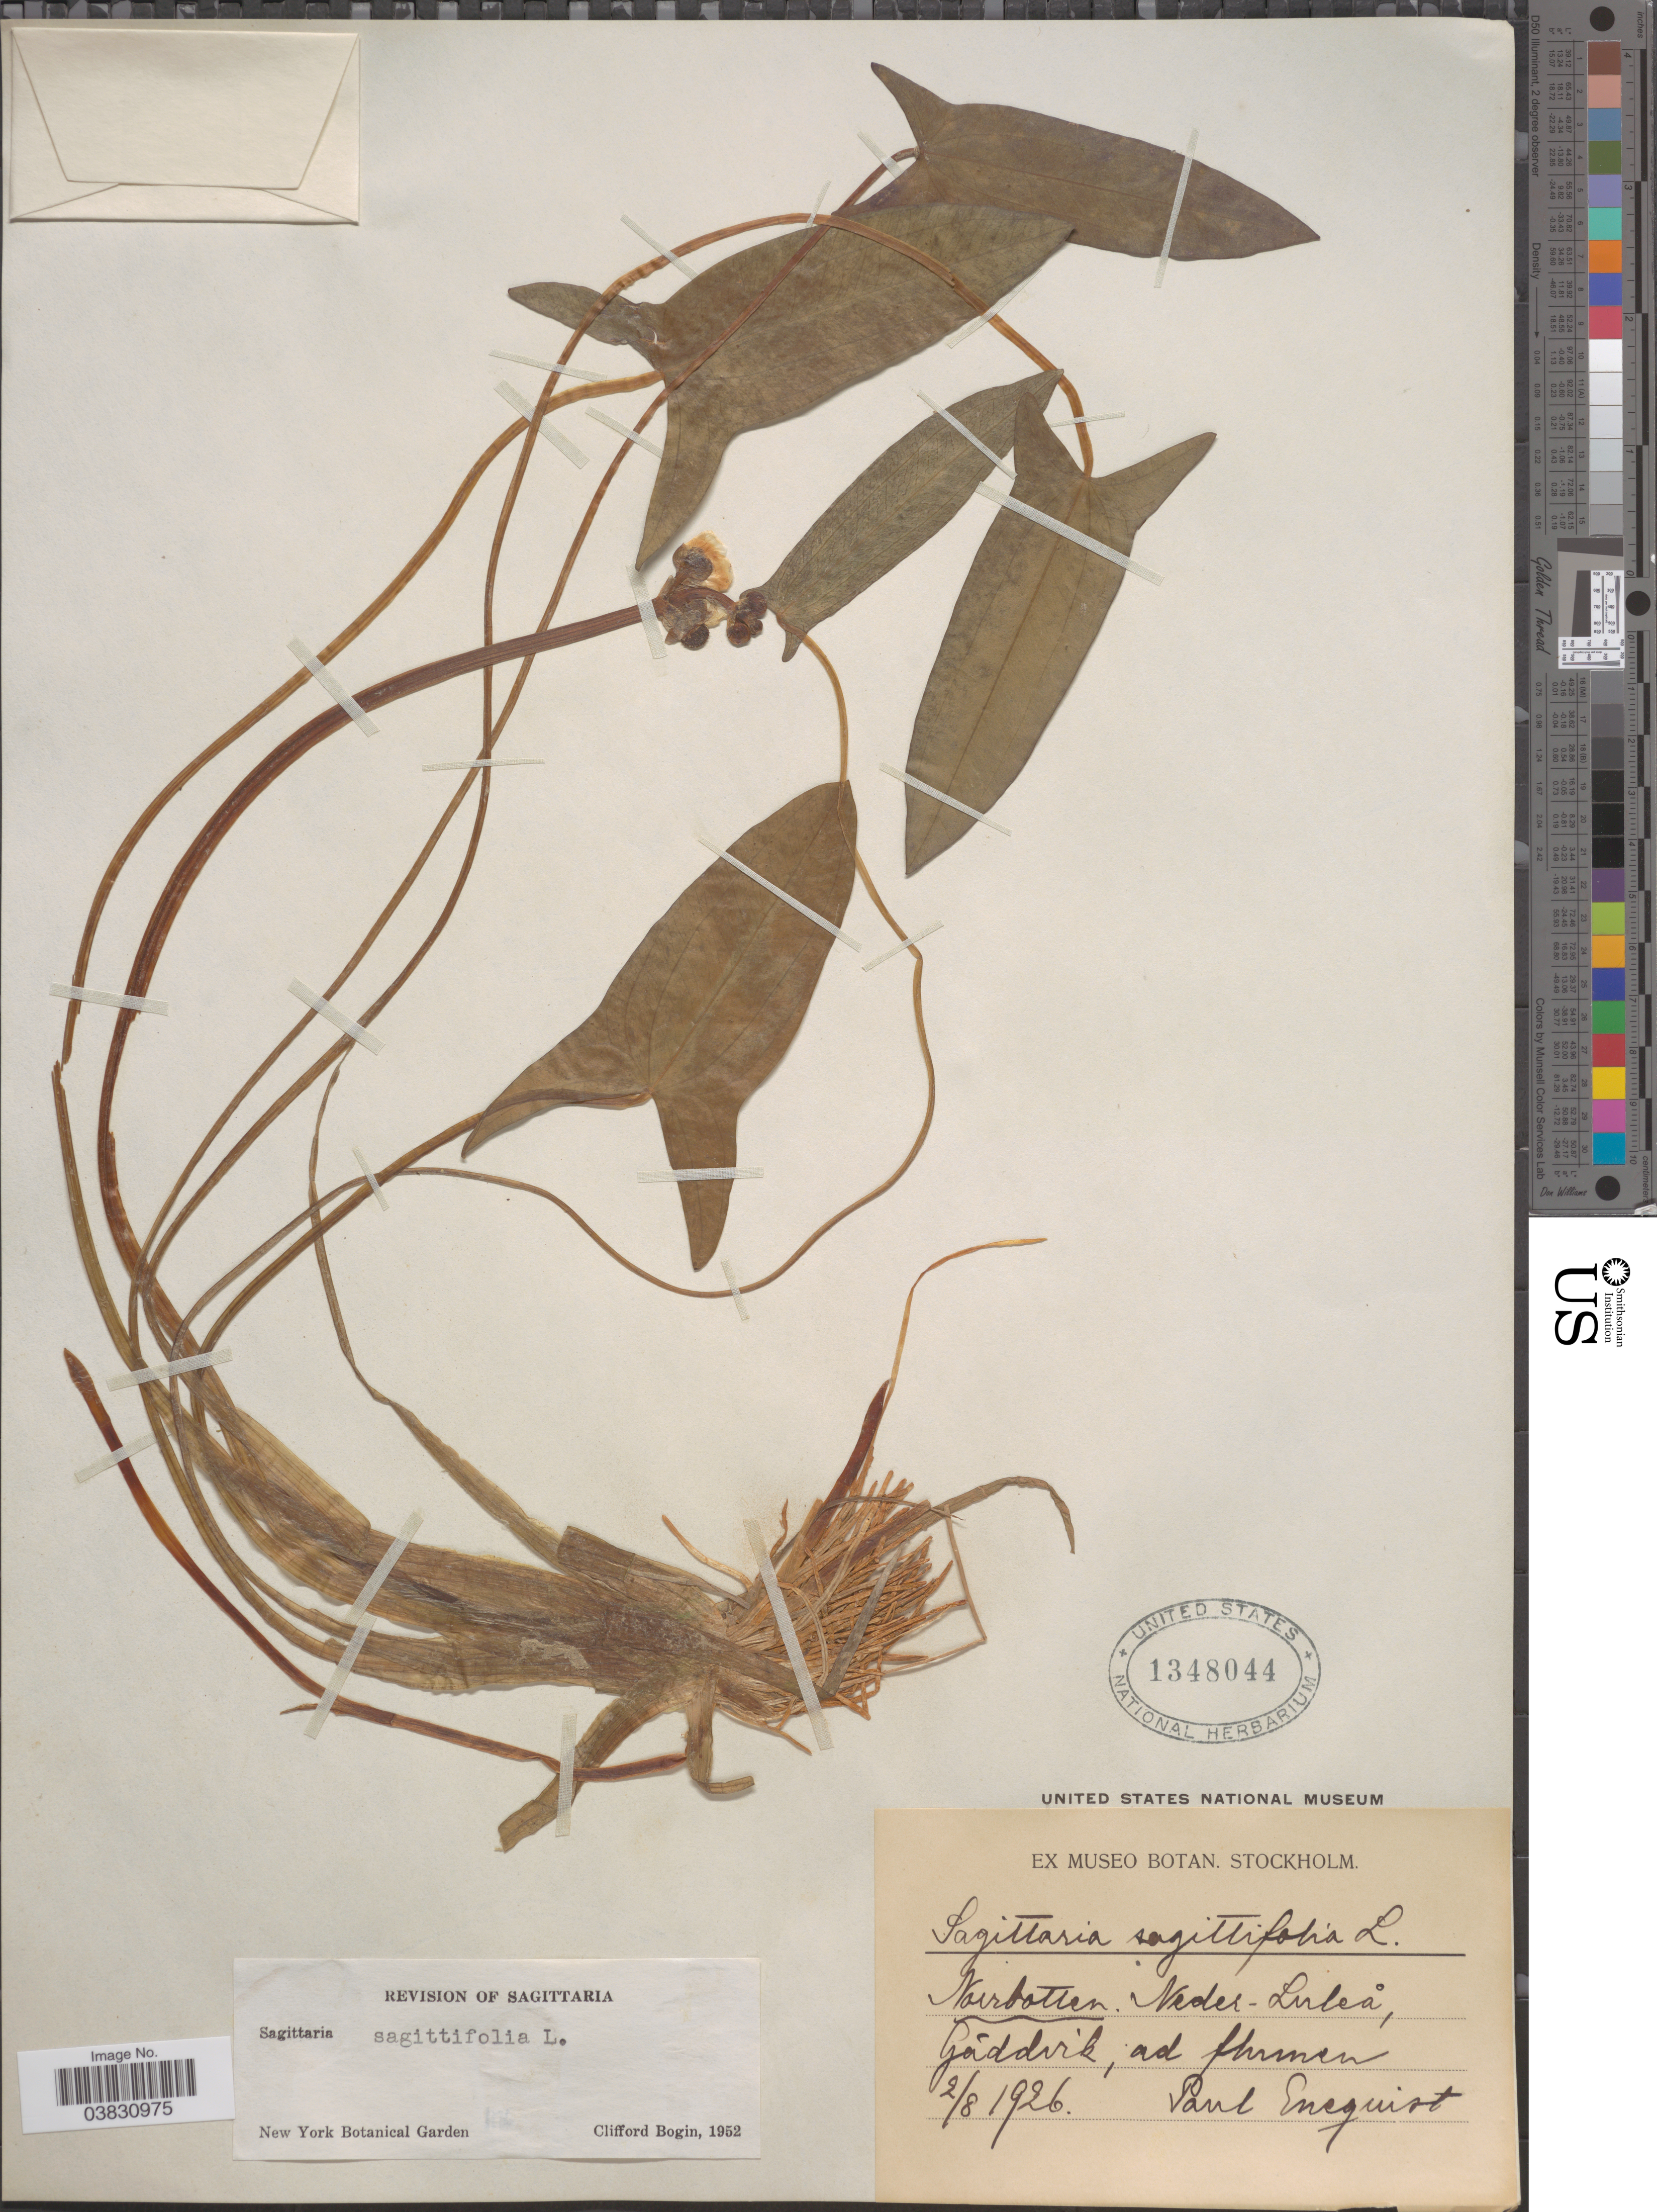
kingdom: Plantae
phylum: Tracheophyta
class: Liliopsida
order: Alismatales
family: Alismataceae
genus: Sagittaria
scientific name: Sagittaria sagittifolia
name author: L.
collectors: P. Enequist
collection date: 1926-08-02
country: Sweden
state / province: Norrbotten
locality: Norrbotten. Neder-Lulea, Gáddirk, ad flumen.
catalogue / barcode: US 1348044